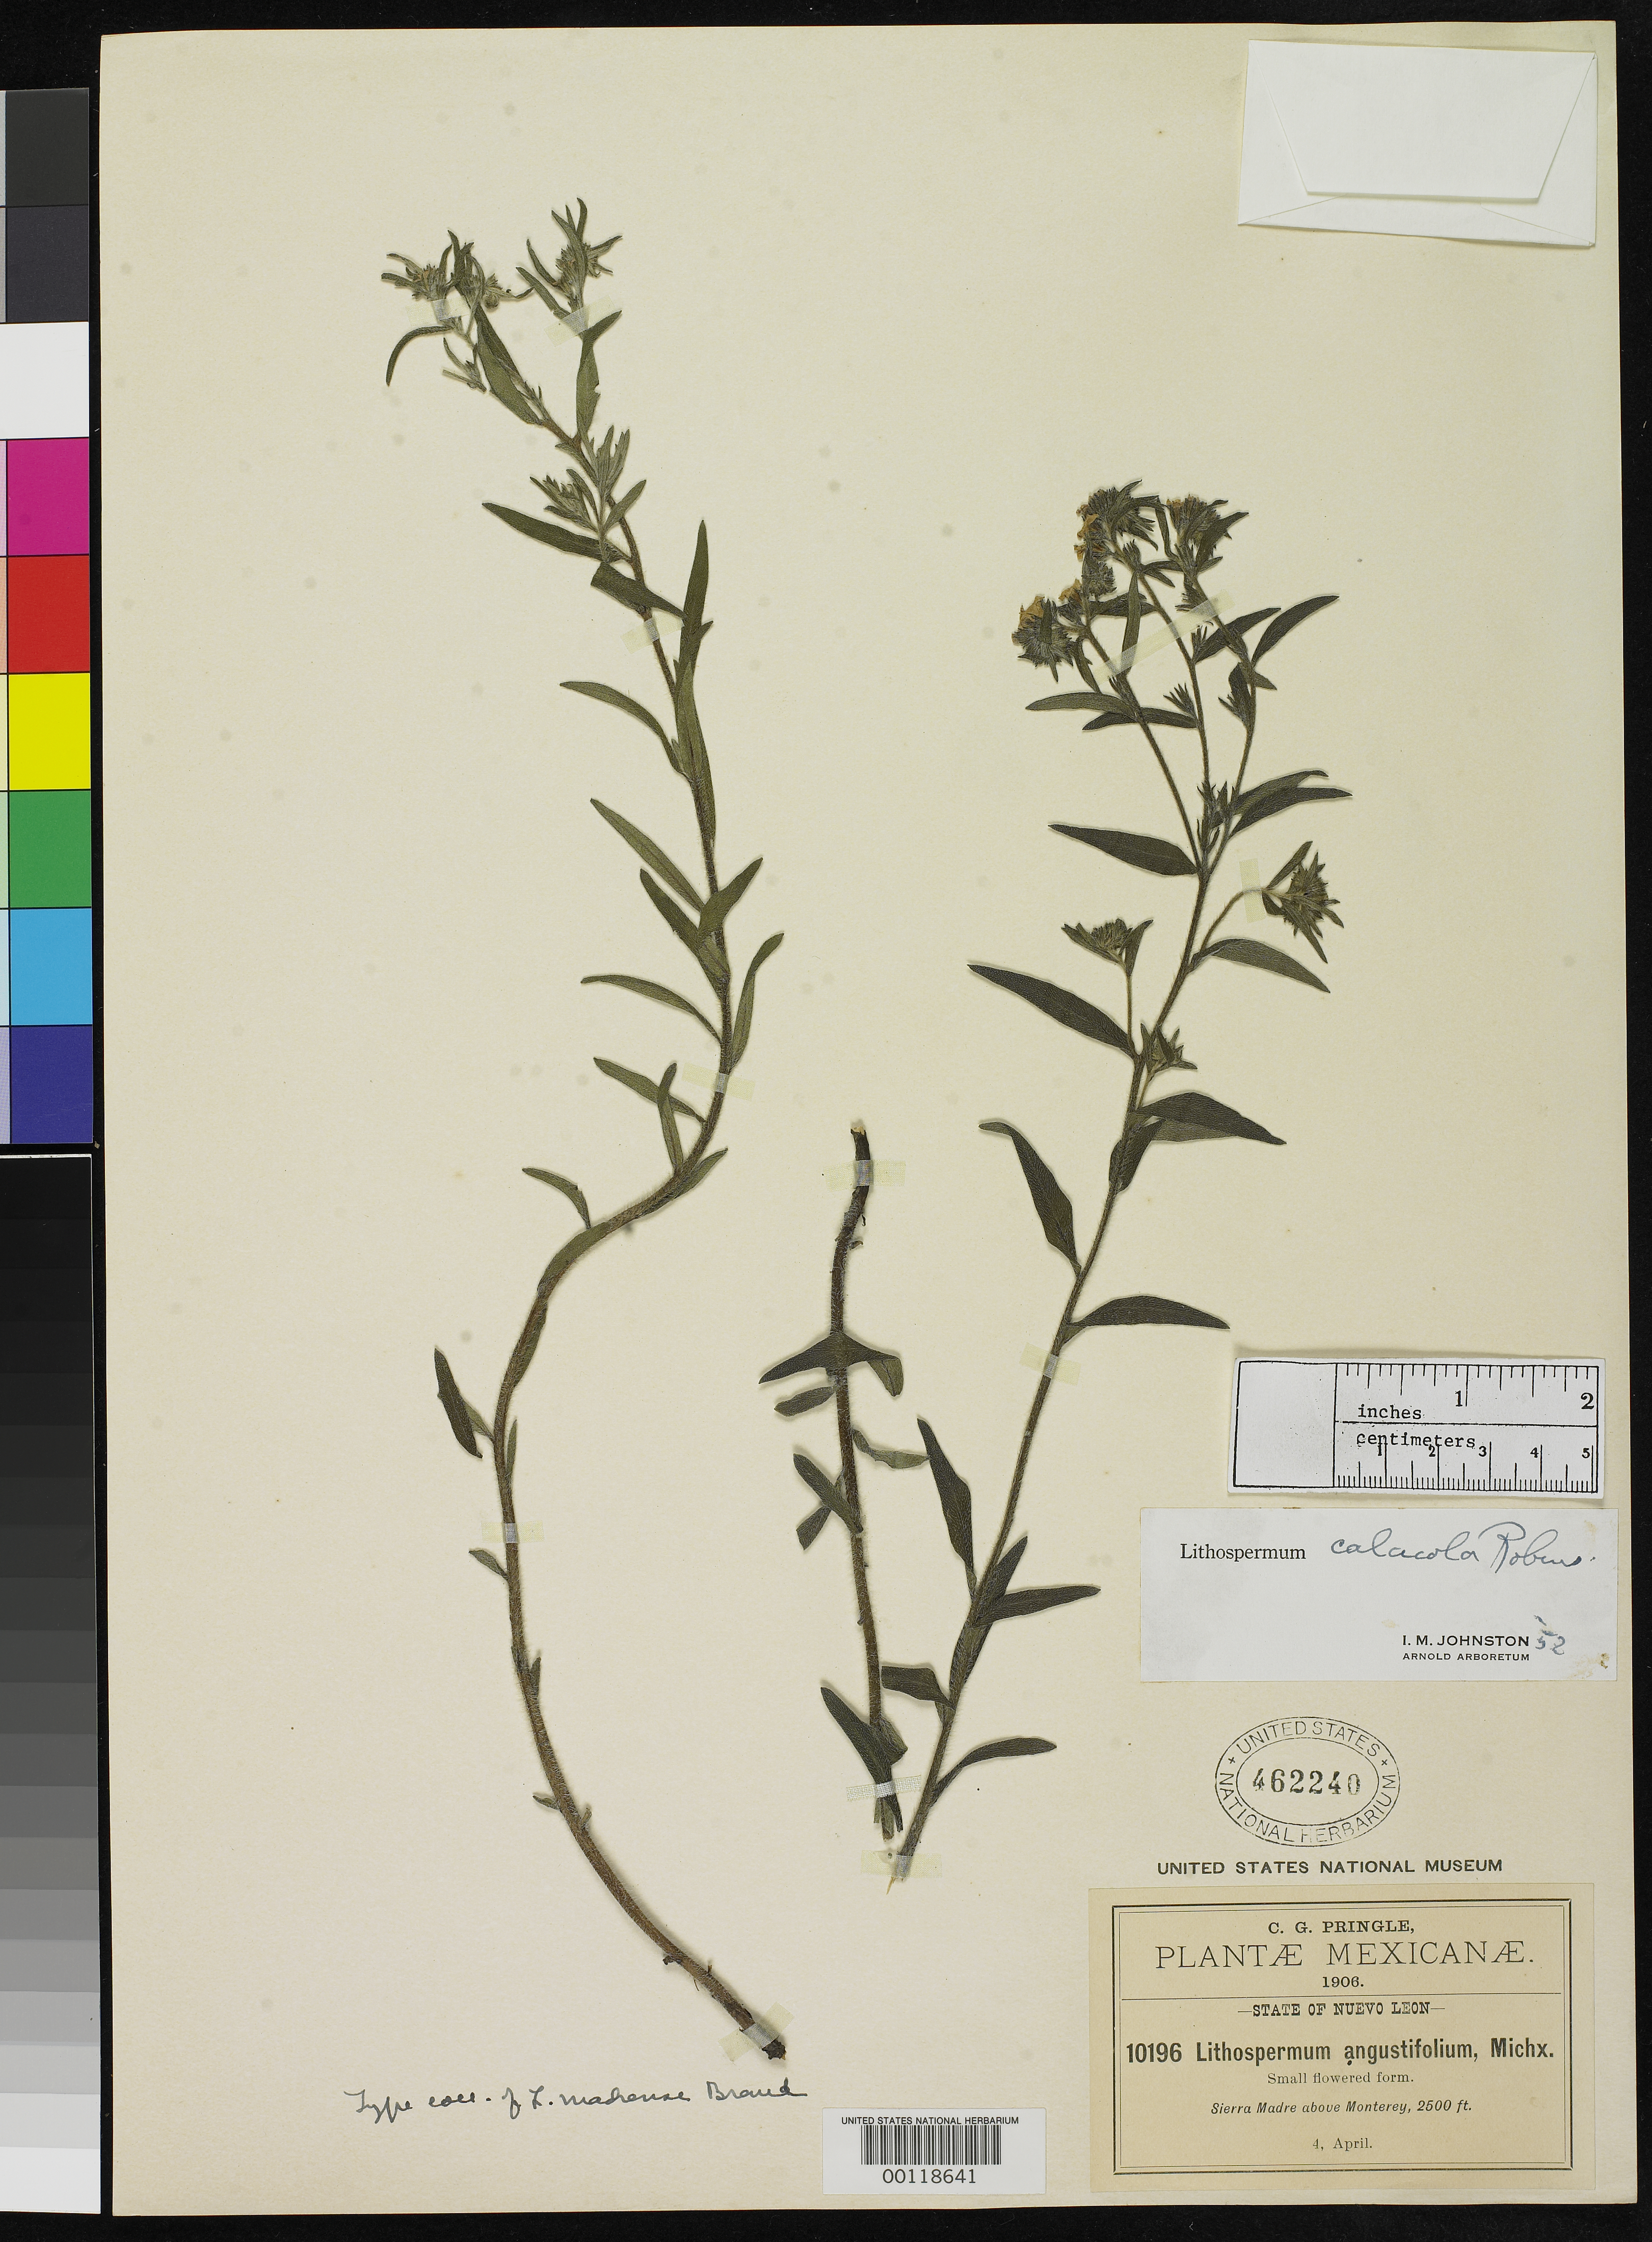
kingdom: Plantae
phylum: Tracheophyta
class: Magnoliopsida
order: Boraginales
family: Boraginaceae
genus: Lithospermum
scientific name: Lithospermum madrense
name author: Brand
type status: Isotype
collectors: C. G. Pringle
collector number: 10196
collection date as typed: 04 Apr 1906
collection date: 1906-04-04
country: Mexico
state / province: Nuevo León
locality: Sierra Madre above Monterrey.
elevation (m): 762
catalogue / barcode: US 462240